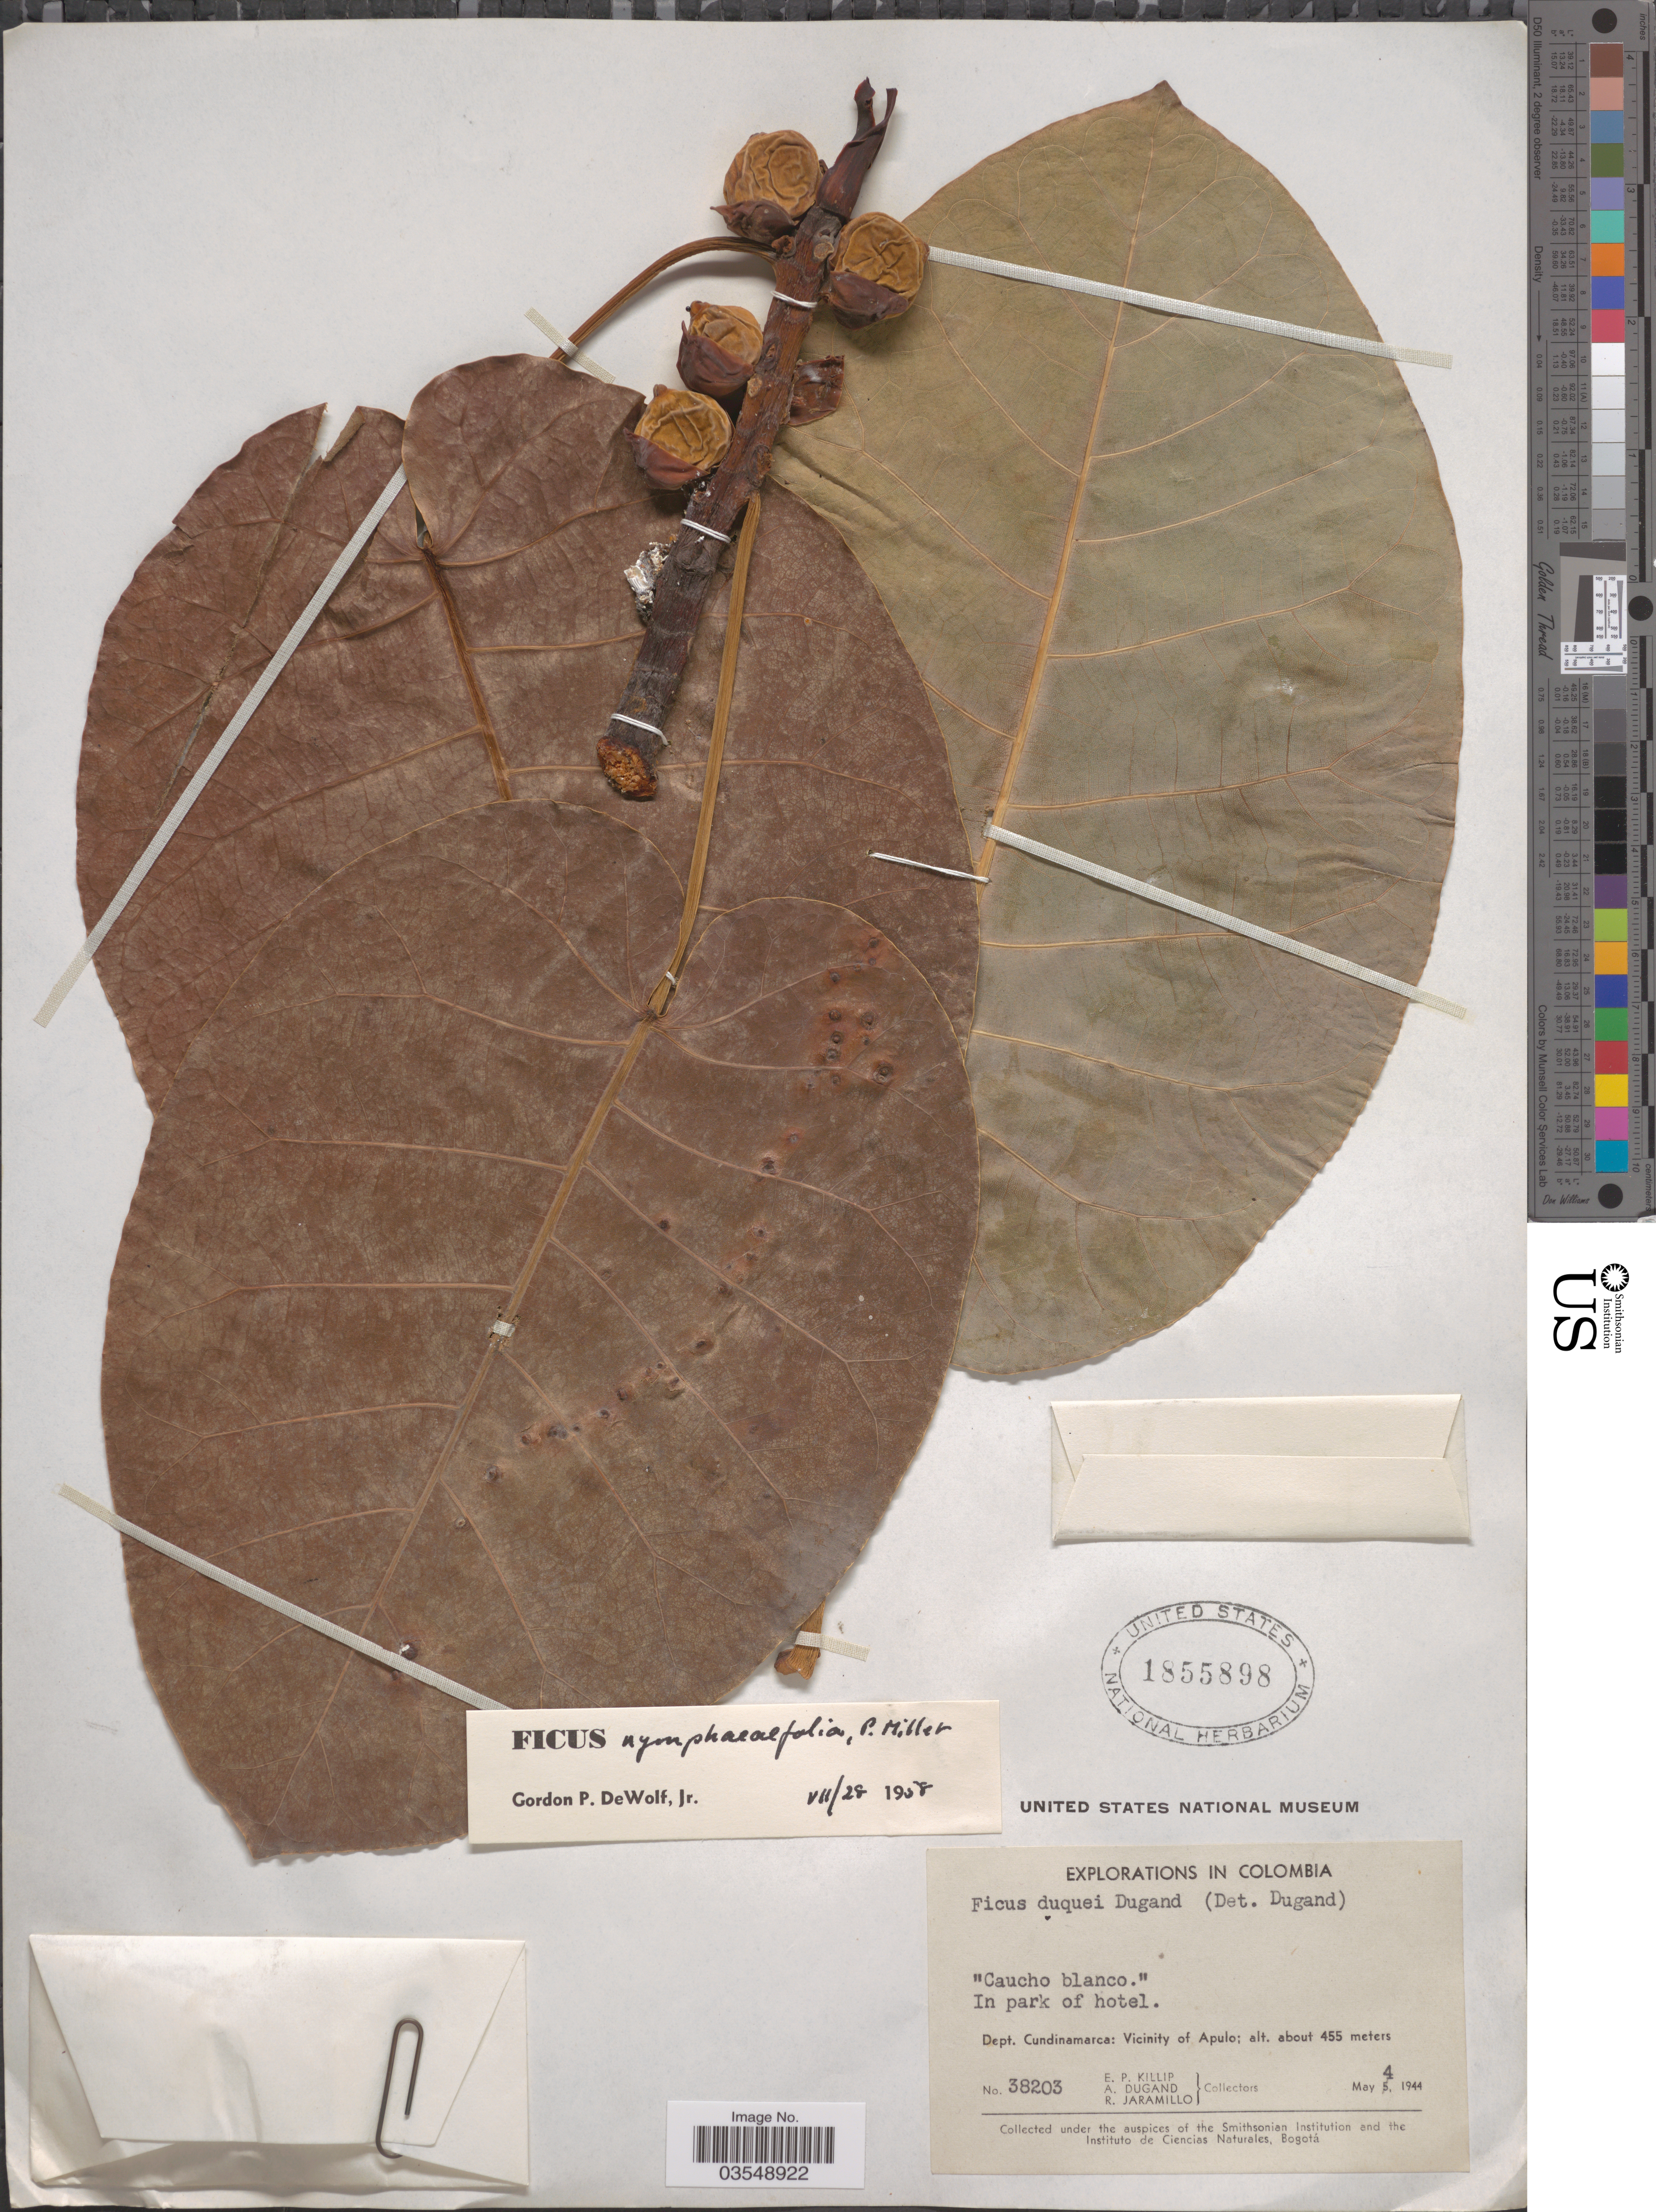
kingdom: Plantae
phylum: Tracheophyta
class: Magnoliopsida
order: Rosales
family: Moraceae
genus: Ficus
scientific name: Ficus nymphaeifolia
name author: Mill.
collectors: E. P. Killip, A. Dugand & R. Jaramillo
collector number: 38203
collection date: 1944-05-04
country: Colombia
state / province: Cundinamarca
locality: In park of hotel. Dept. Cundinamarca: Vicinity of Apulo.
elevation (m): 455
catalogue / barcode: US 1855898